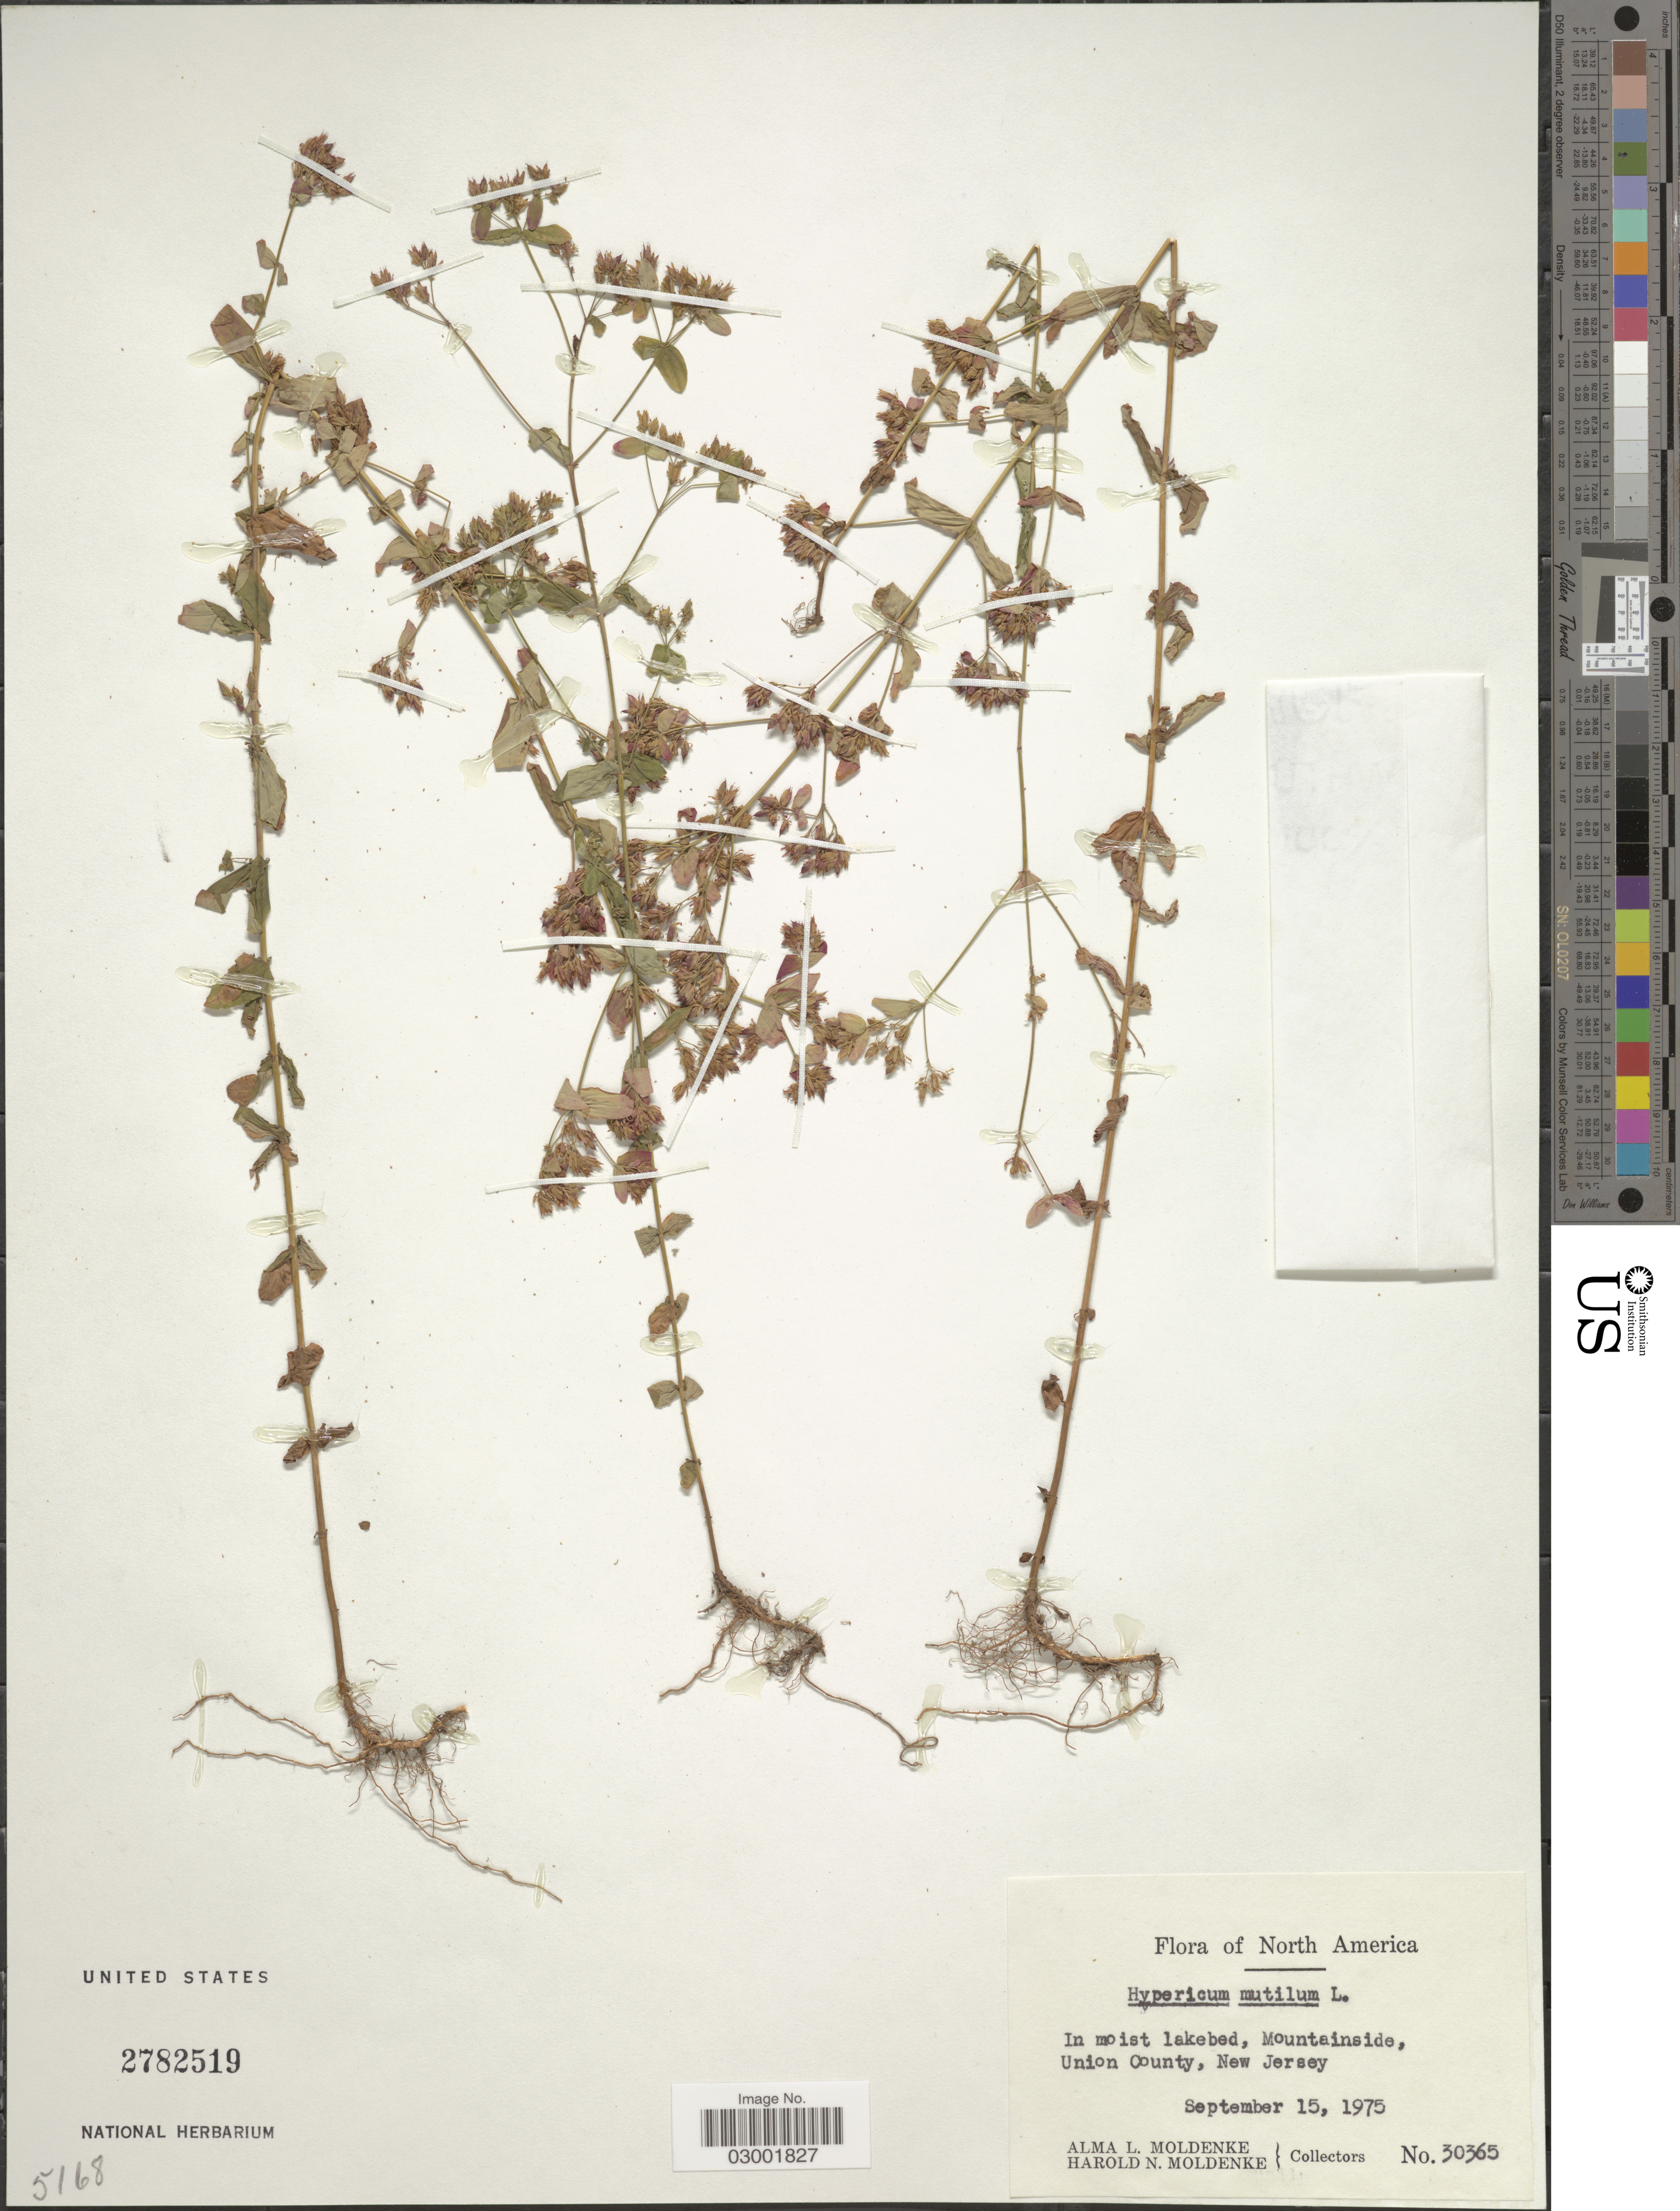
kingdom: Plantae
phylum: Tracheophyta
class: Magnoliopsida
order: Malpighiales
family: Hypericaceae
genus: Hypericum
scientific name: Hypericum mutilum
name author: L.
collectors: A. L. Moldenke & H. N. Moldenke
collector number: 30365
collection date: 1975-09-15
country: United States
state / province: New Jersey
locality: Union County.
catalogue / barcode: US 2782519